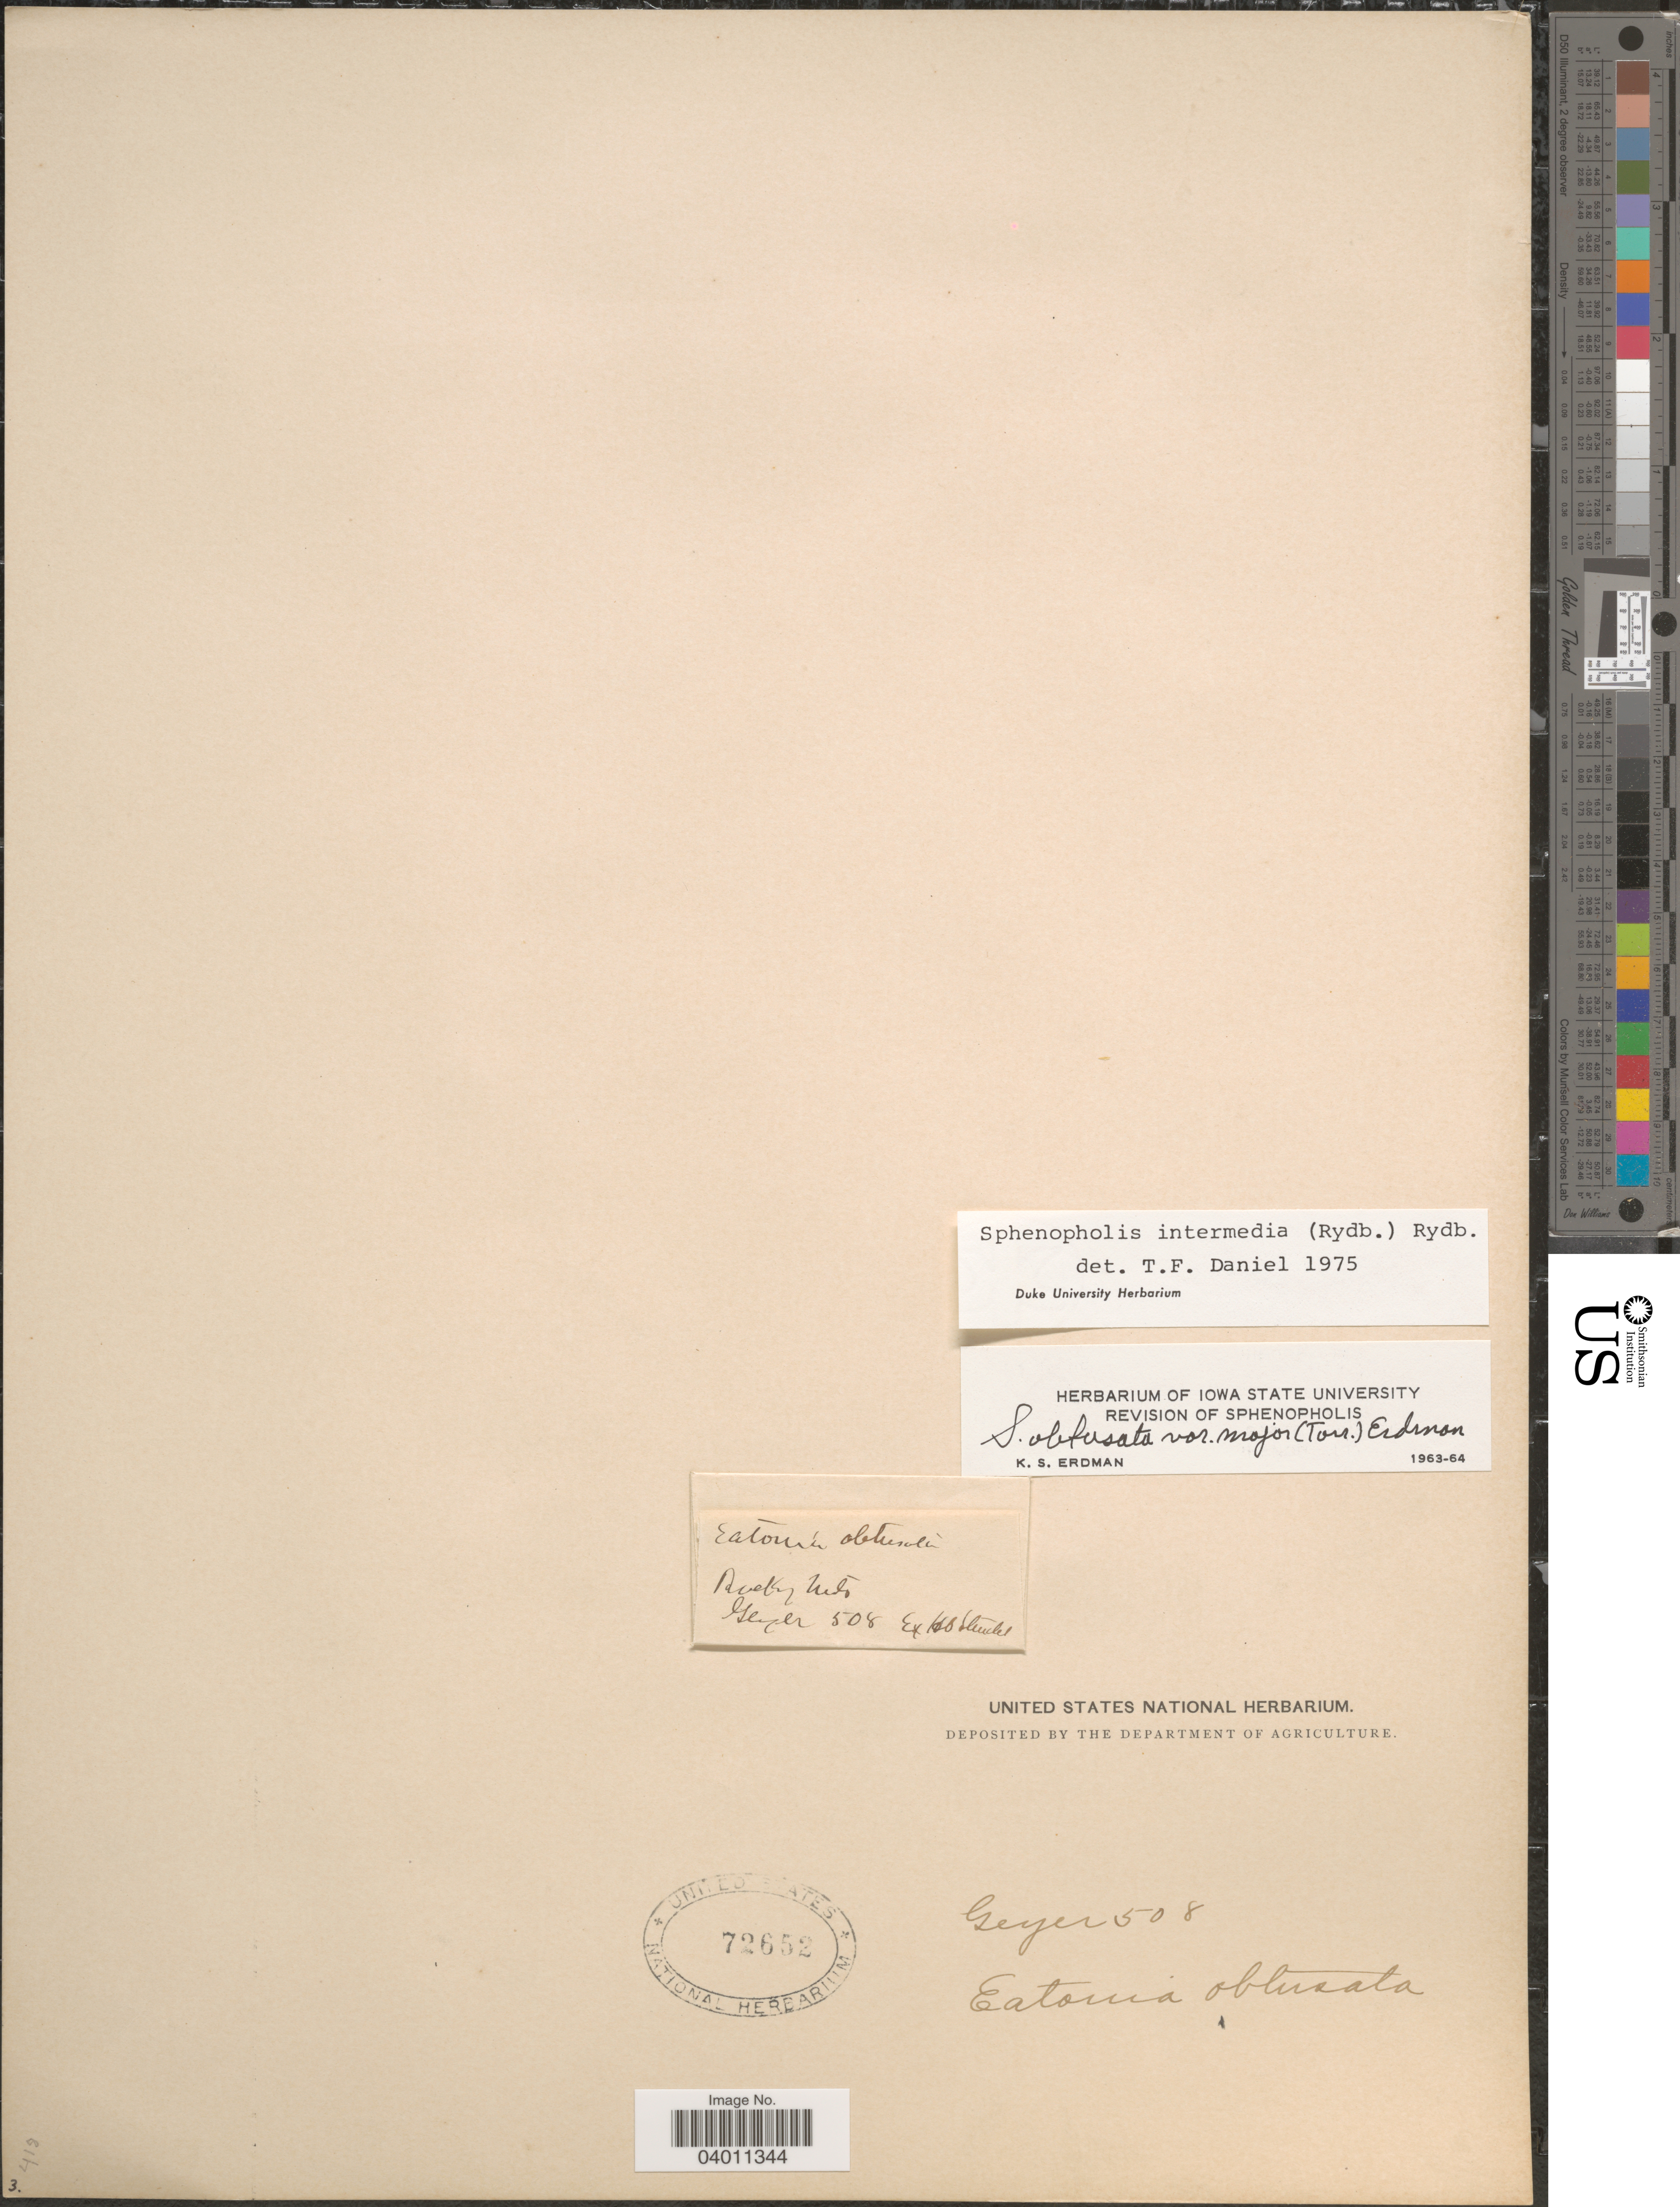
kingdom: Plantae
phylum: Tracheophyta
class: Liliopsida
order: Poales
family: Poaceae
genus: Sphenopholis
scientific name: Sphenopholis intermedia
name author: (Rydb.) Rydb.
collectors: Geyer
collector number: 508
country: United States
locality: Rocky Mts.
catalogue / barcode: US 72652